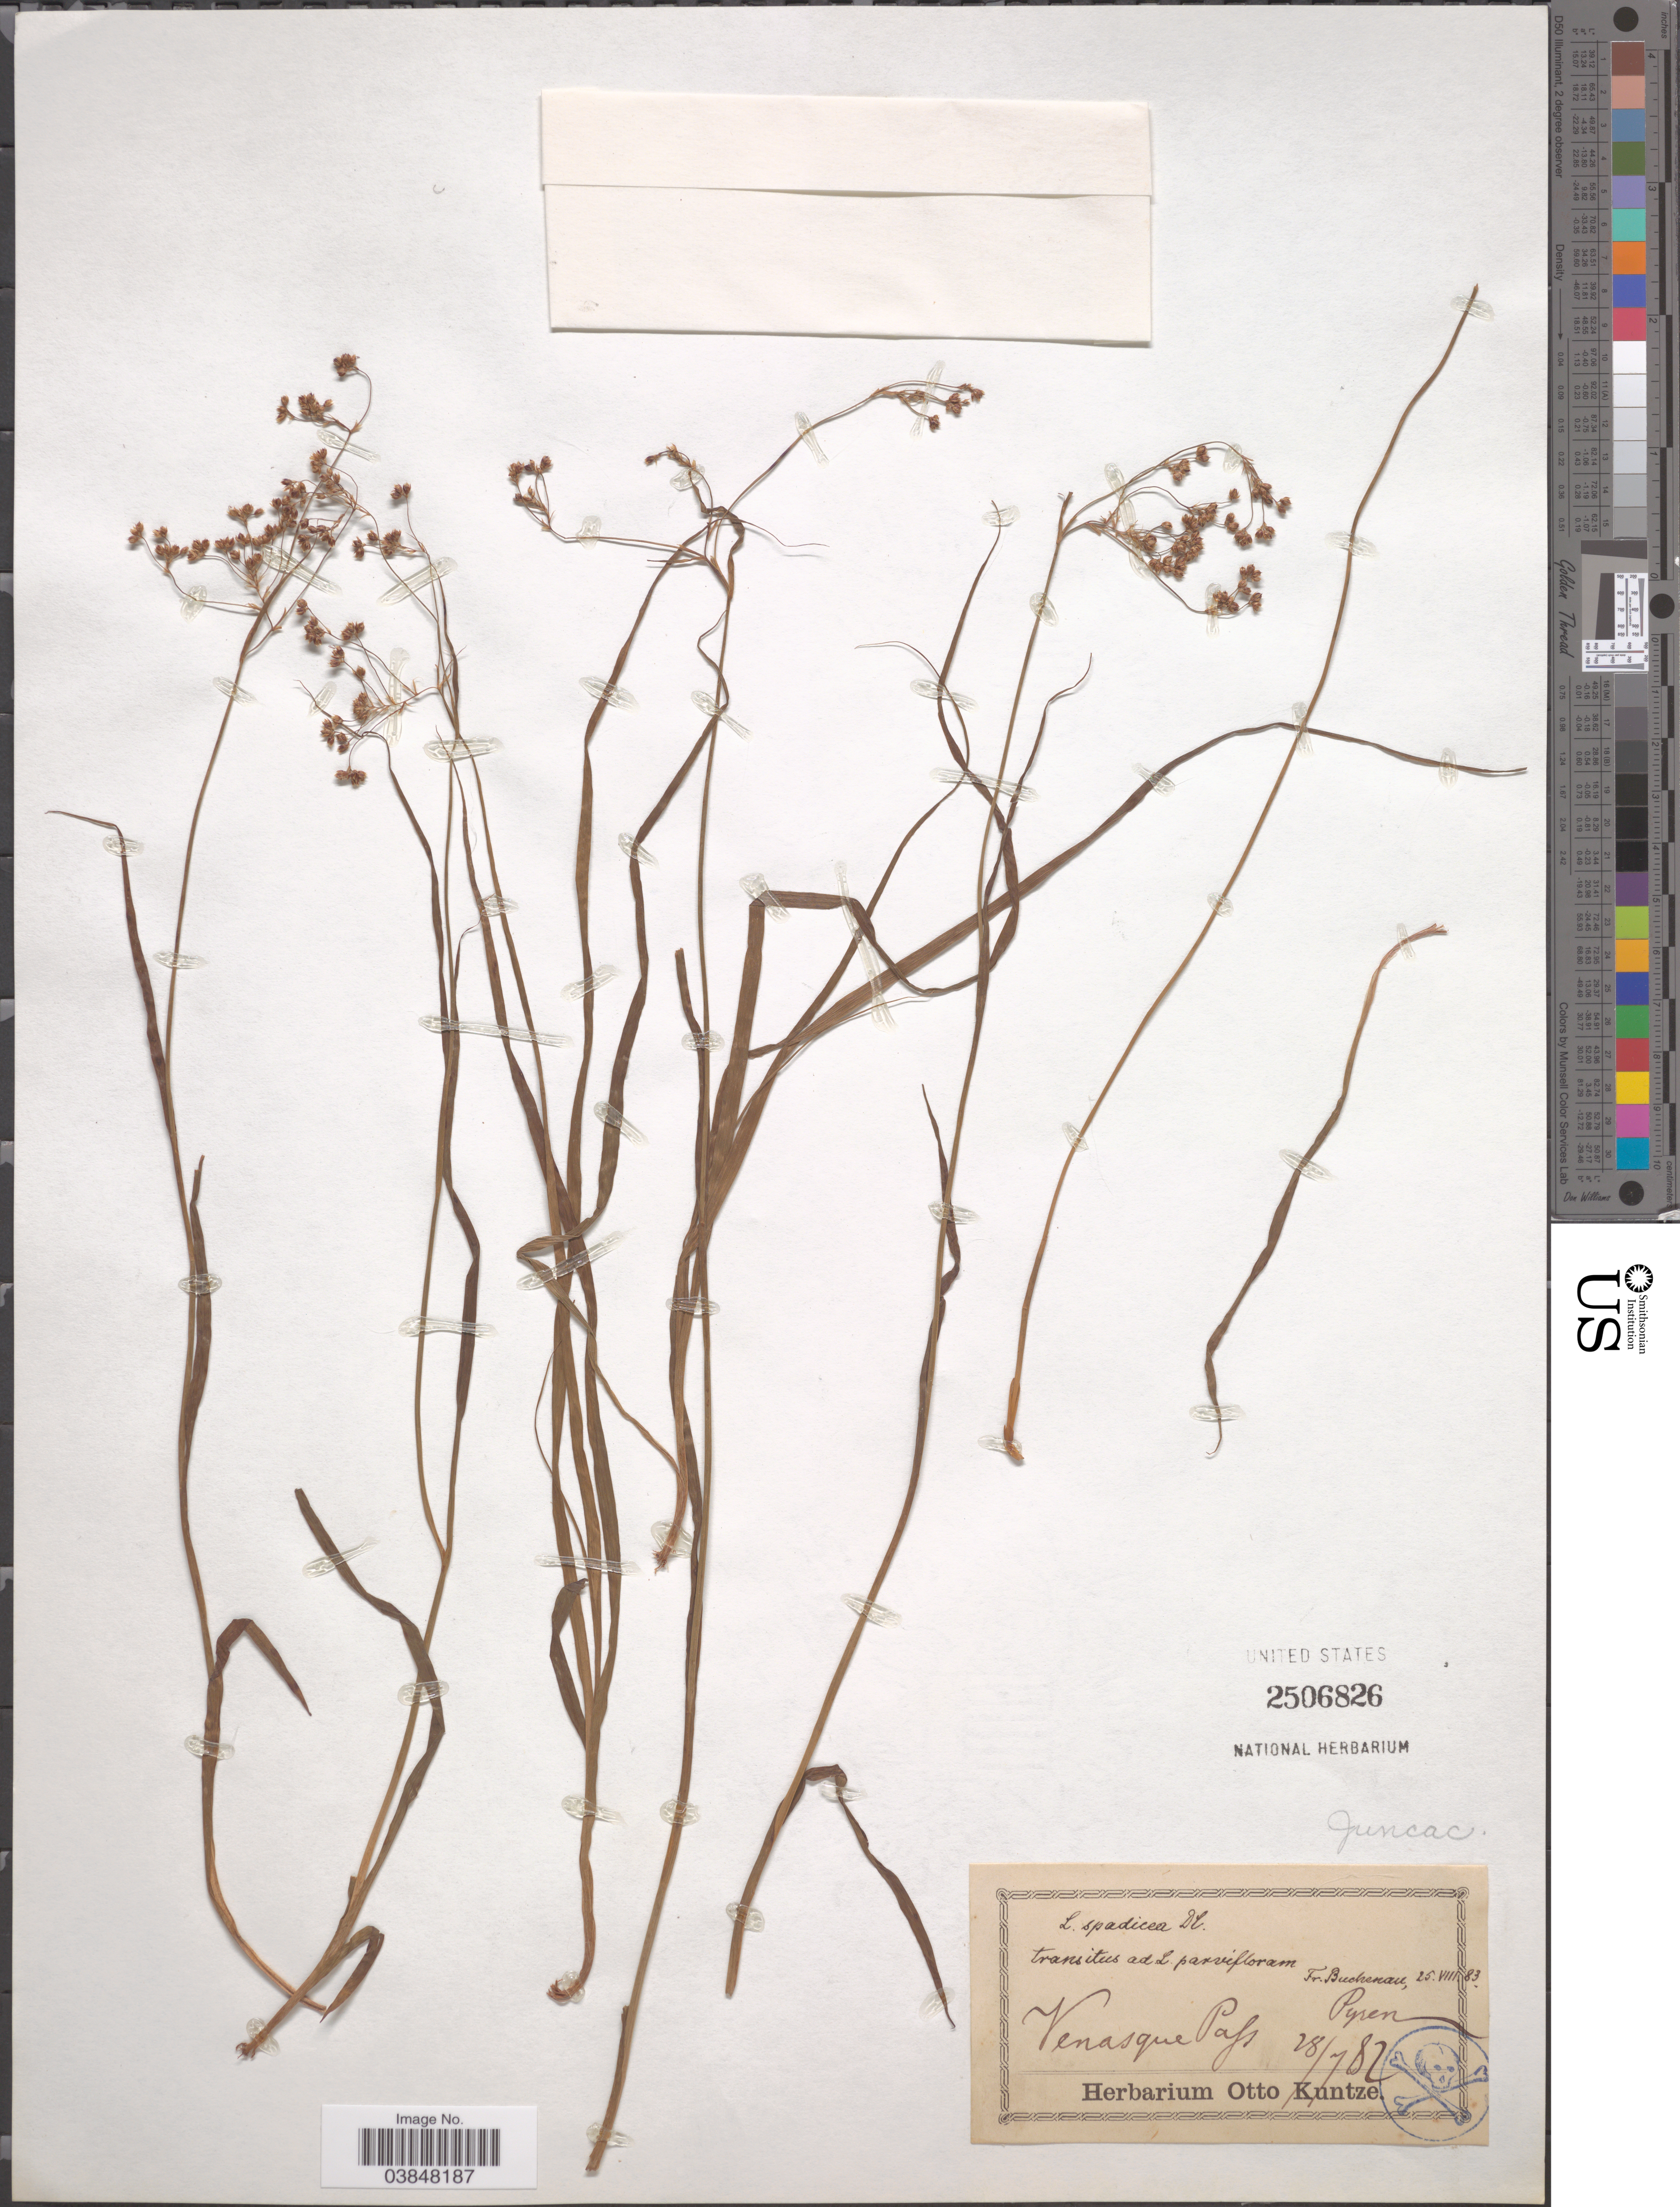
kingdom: Plantae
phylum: Tracheophyta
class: Liliopsida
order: Poales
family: Juncaceae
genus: Luzula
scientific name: Luzula spadicea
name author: DC.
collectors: ex herb. Otto Kuntze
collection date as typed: Transcribed d/m/y: 28/7/82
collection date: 1882-07-28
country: France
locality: Venasque Pass, Pyren.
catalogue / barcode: US 2506826